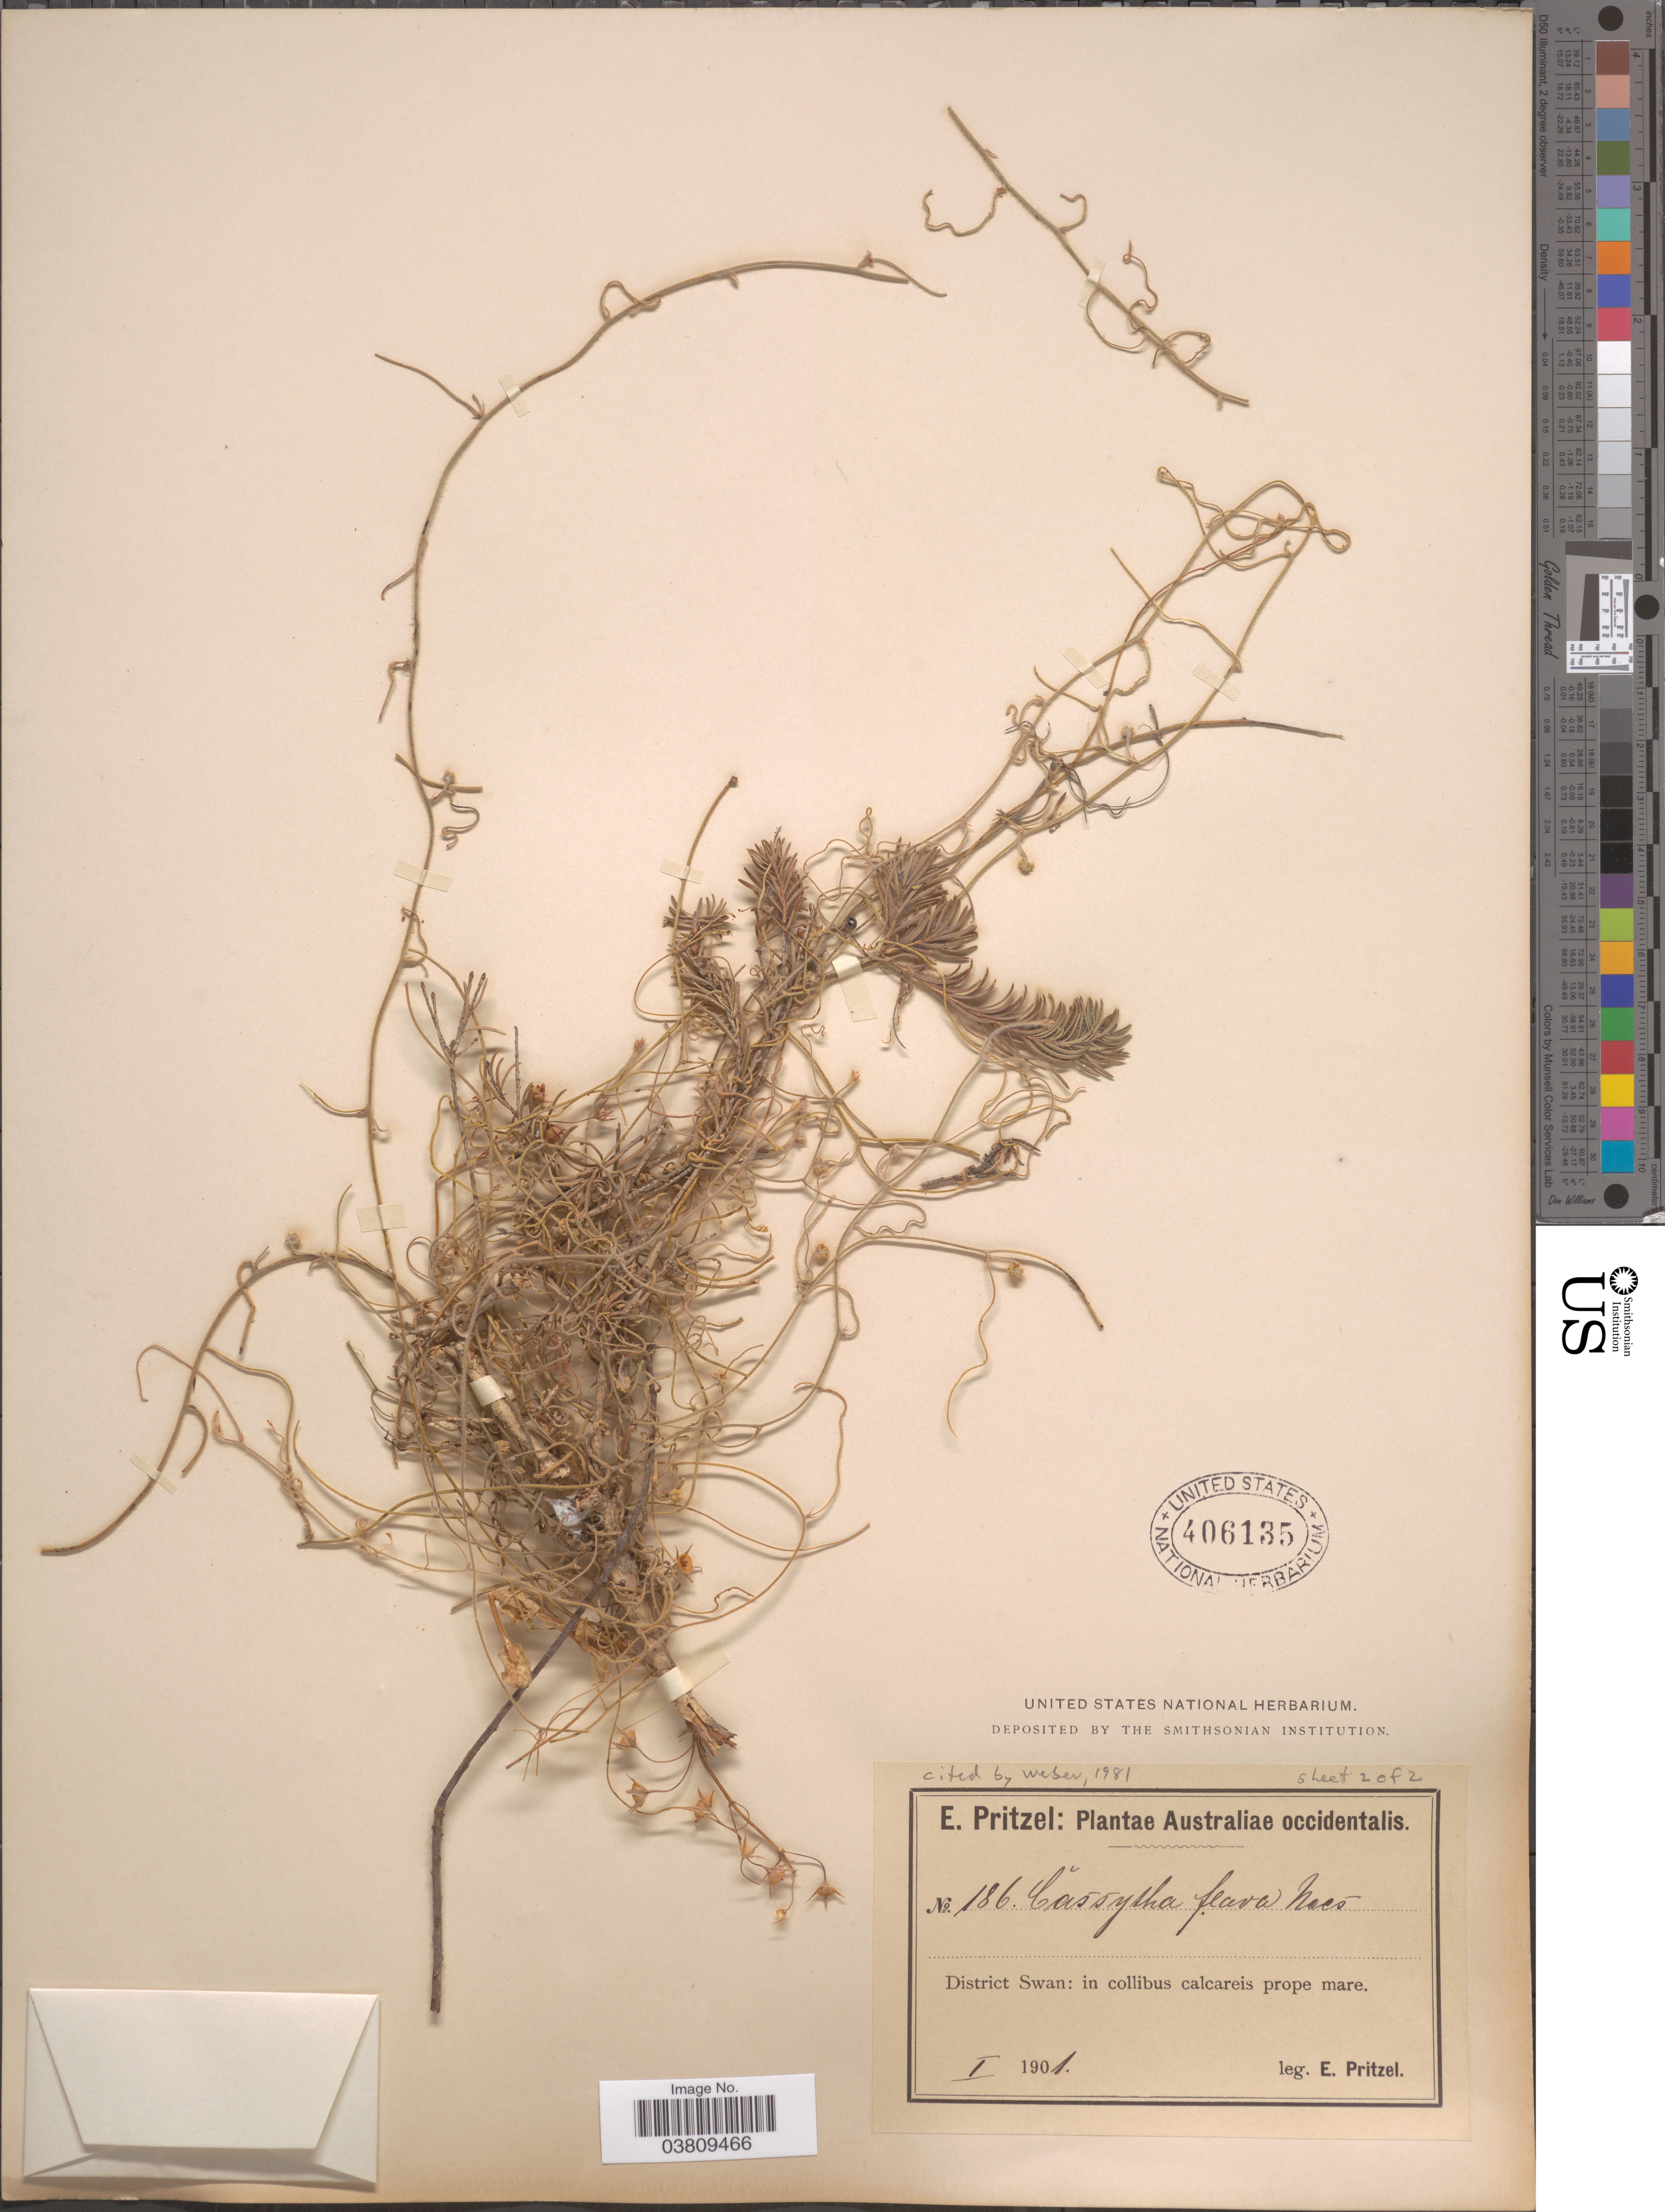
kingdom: Plantae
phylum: Tracheophyta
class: Magnoliopsida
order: Laurales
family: Lauraceae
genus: Cassytha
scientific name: Cassytha flava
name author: Nees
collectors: E. G. Pritzel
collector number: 186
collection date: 1901-01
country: Australia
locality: Australiae occidentalis. District Swan: in collibus calcareis prope mare.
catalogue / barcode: US 406135